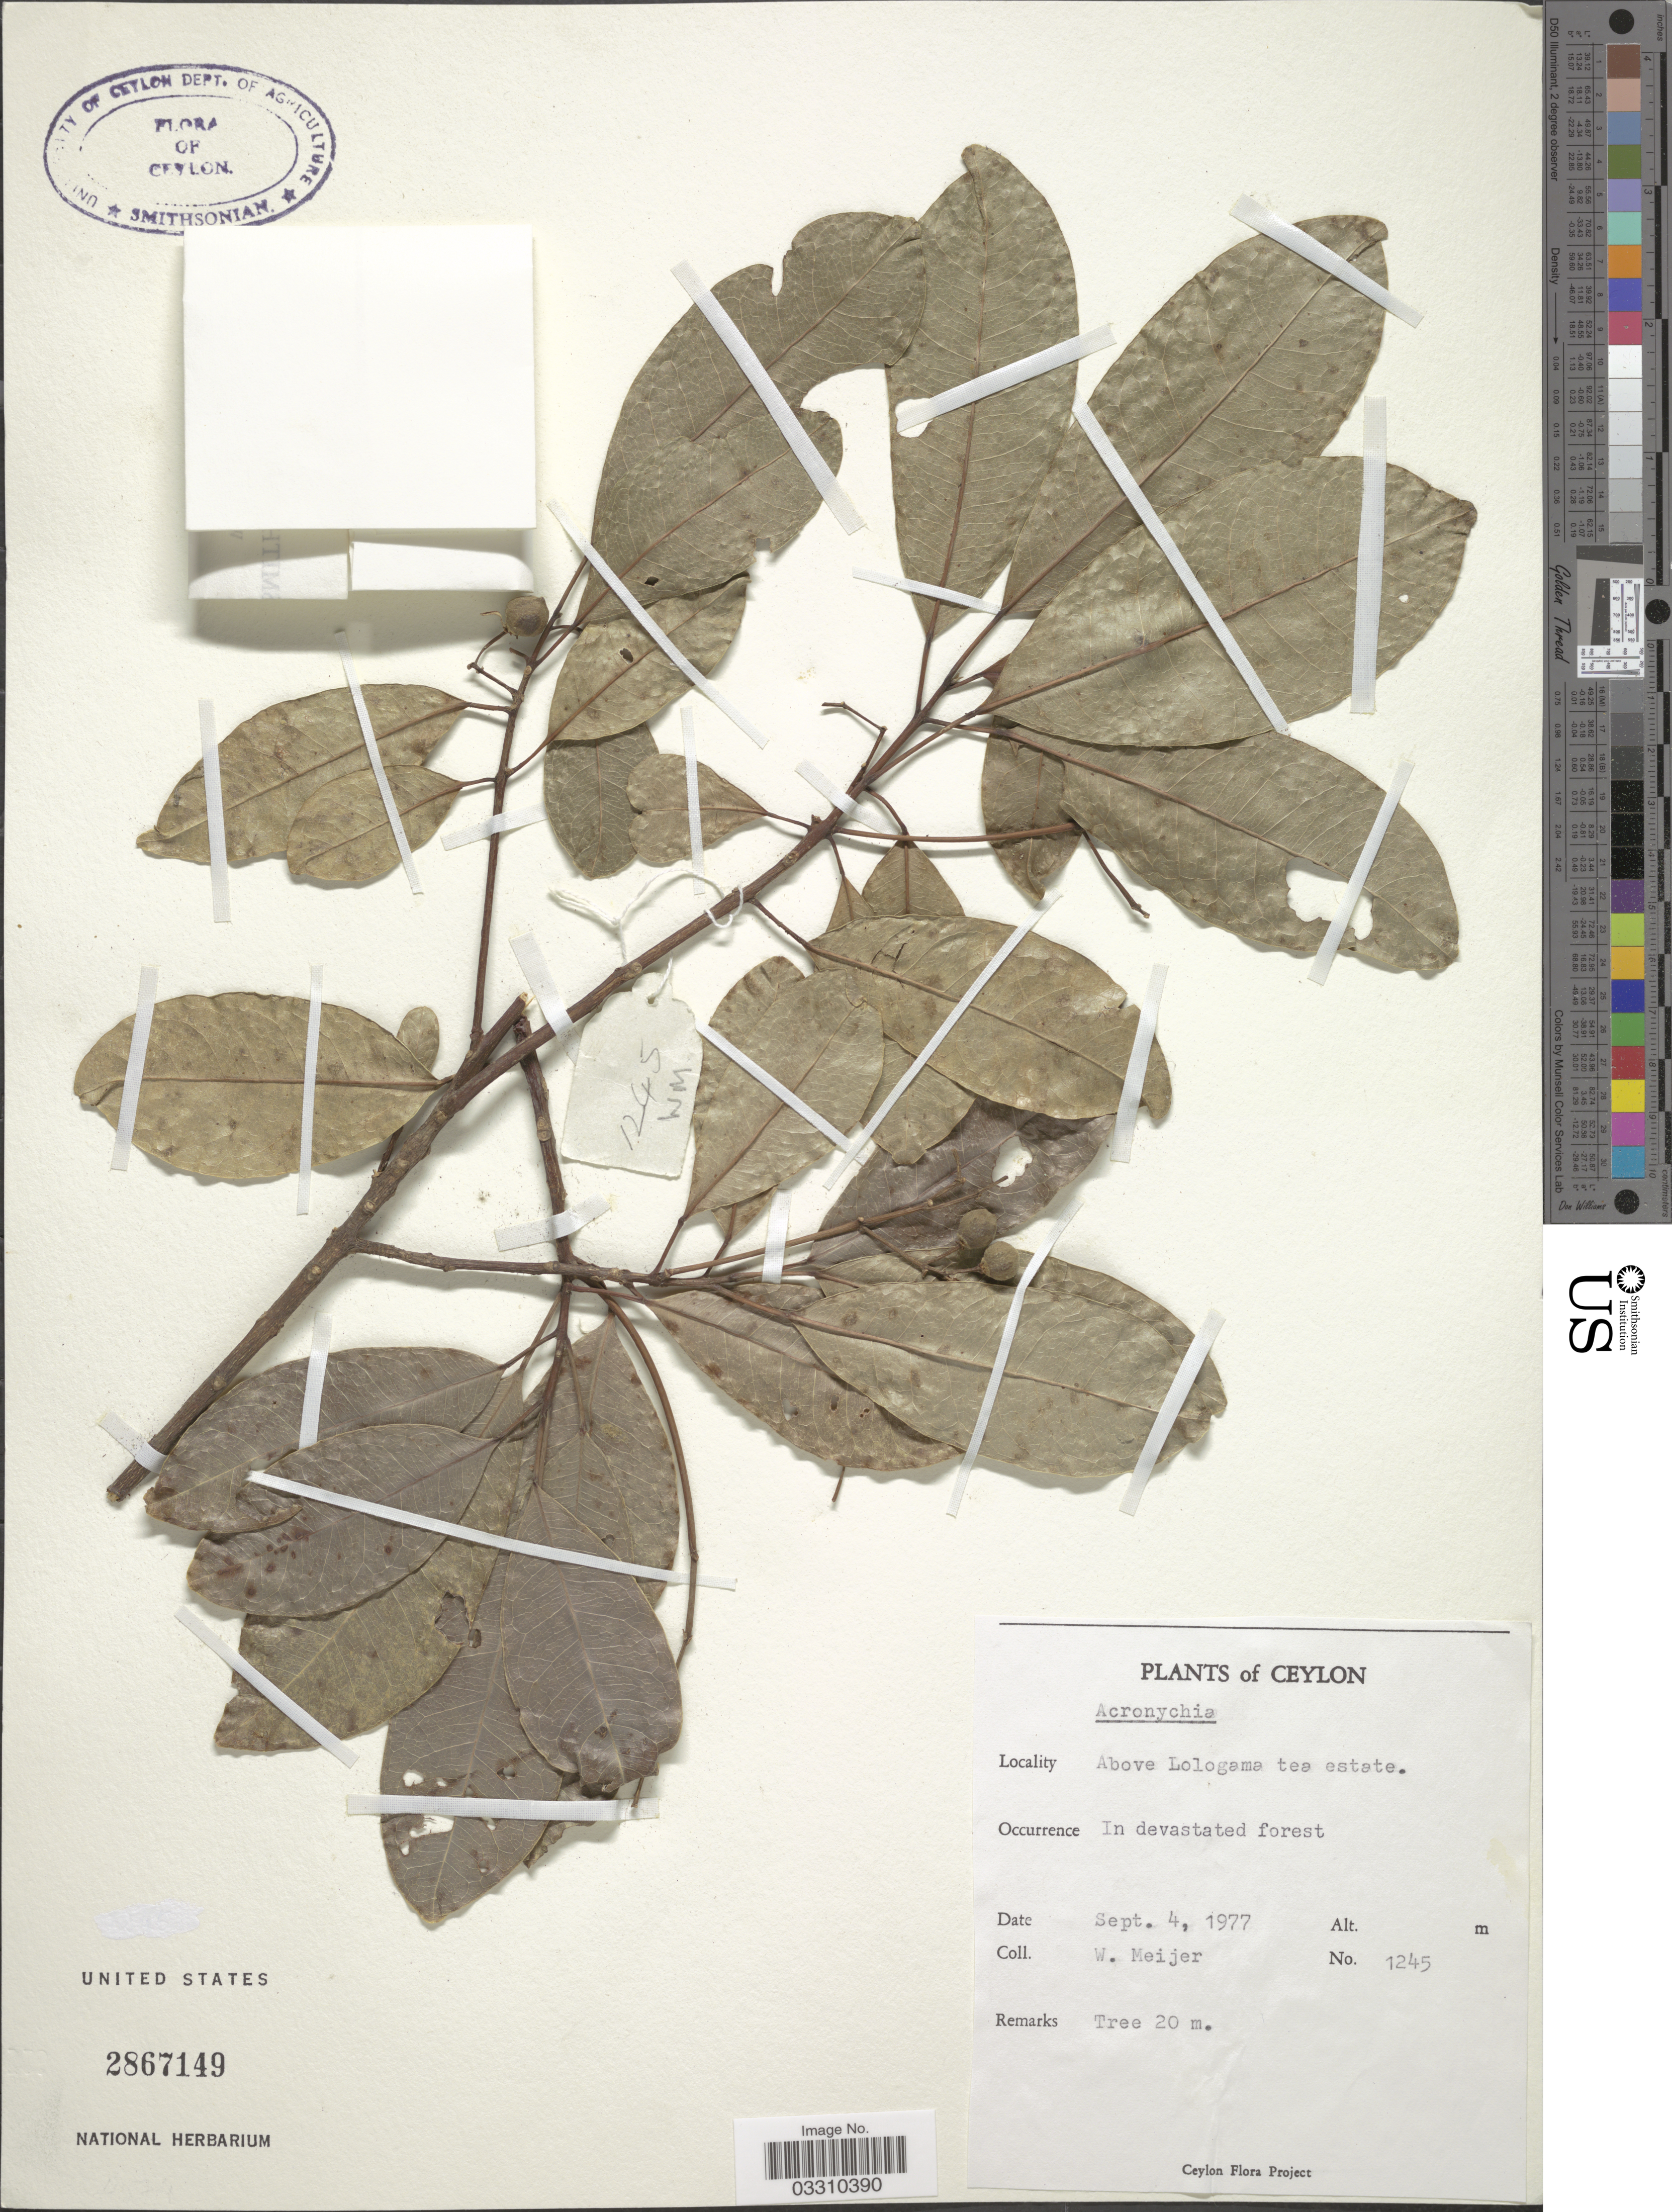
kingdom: Plantae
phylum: Tracheophyta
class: Magnoliopsida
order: Sapindales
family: Rutaceae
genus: Acronychia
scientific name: Acronychia pedunculata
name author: (L.) Miq.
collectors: W. Meijer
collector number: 1245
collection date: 1977-09-04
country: Sri Lanka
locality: Ceylon, Above Lologama tea estate.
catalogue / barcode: US 2867149